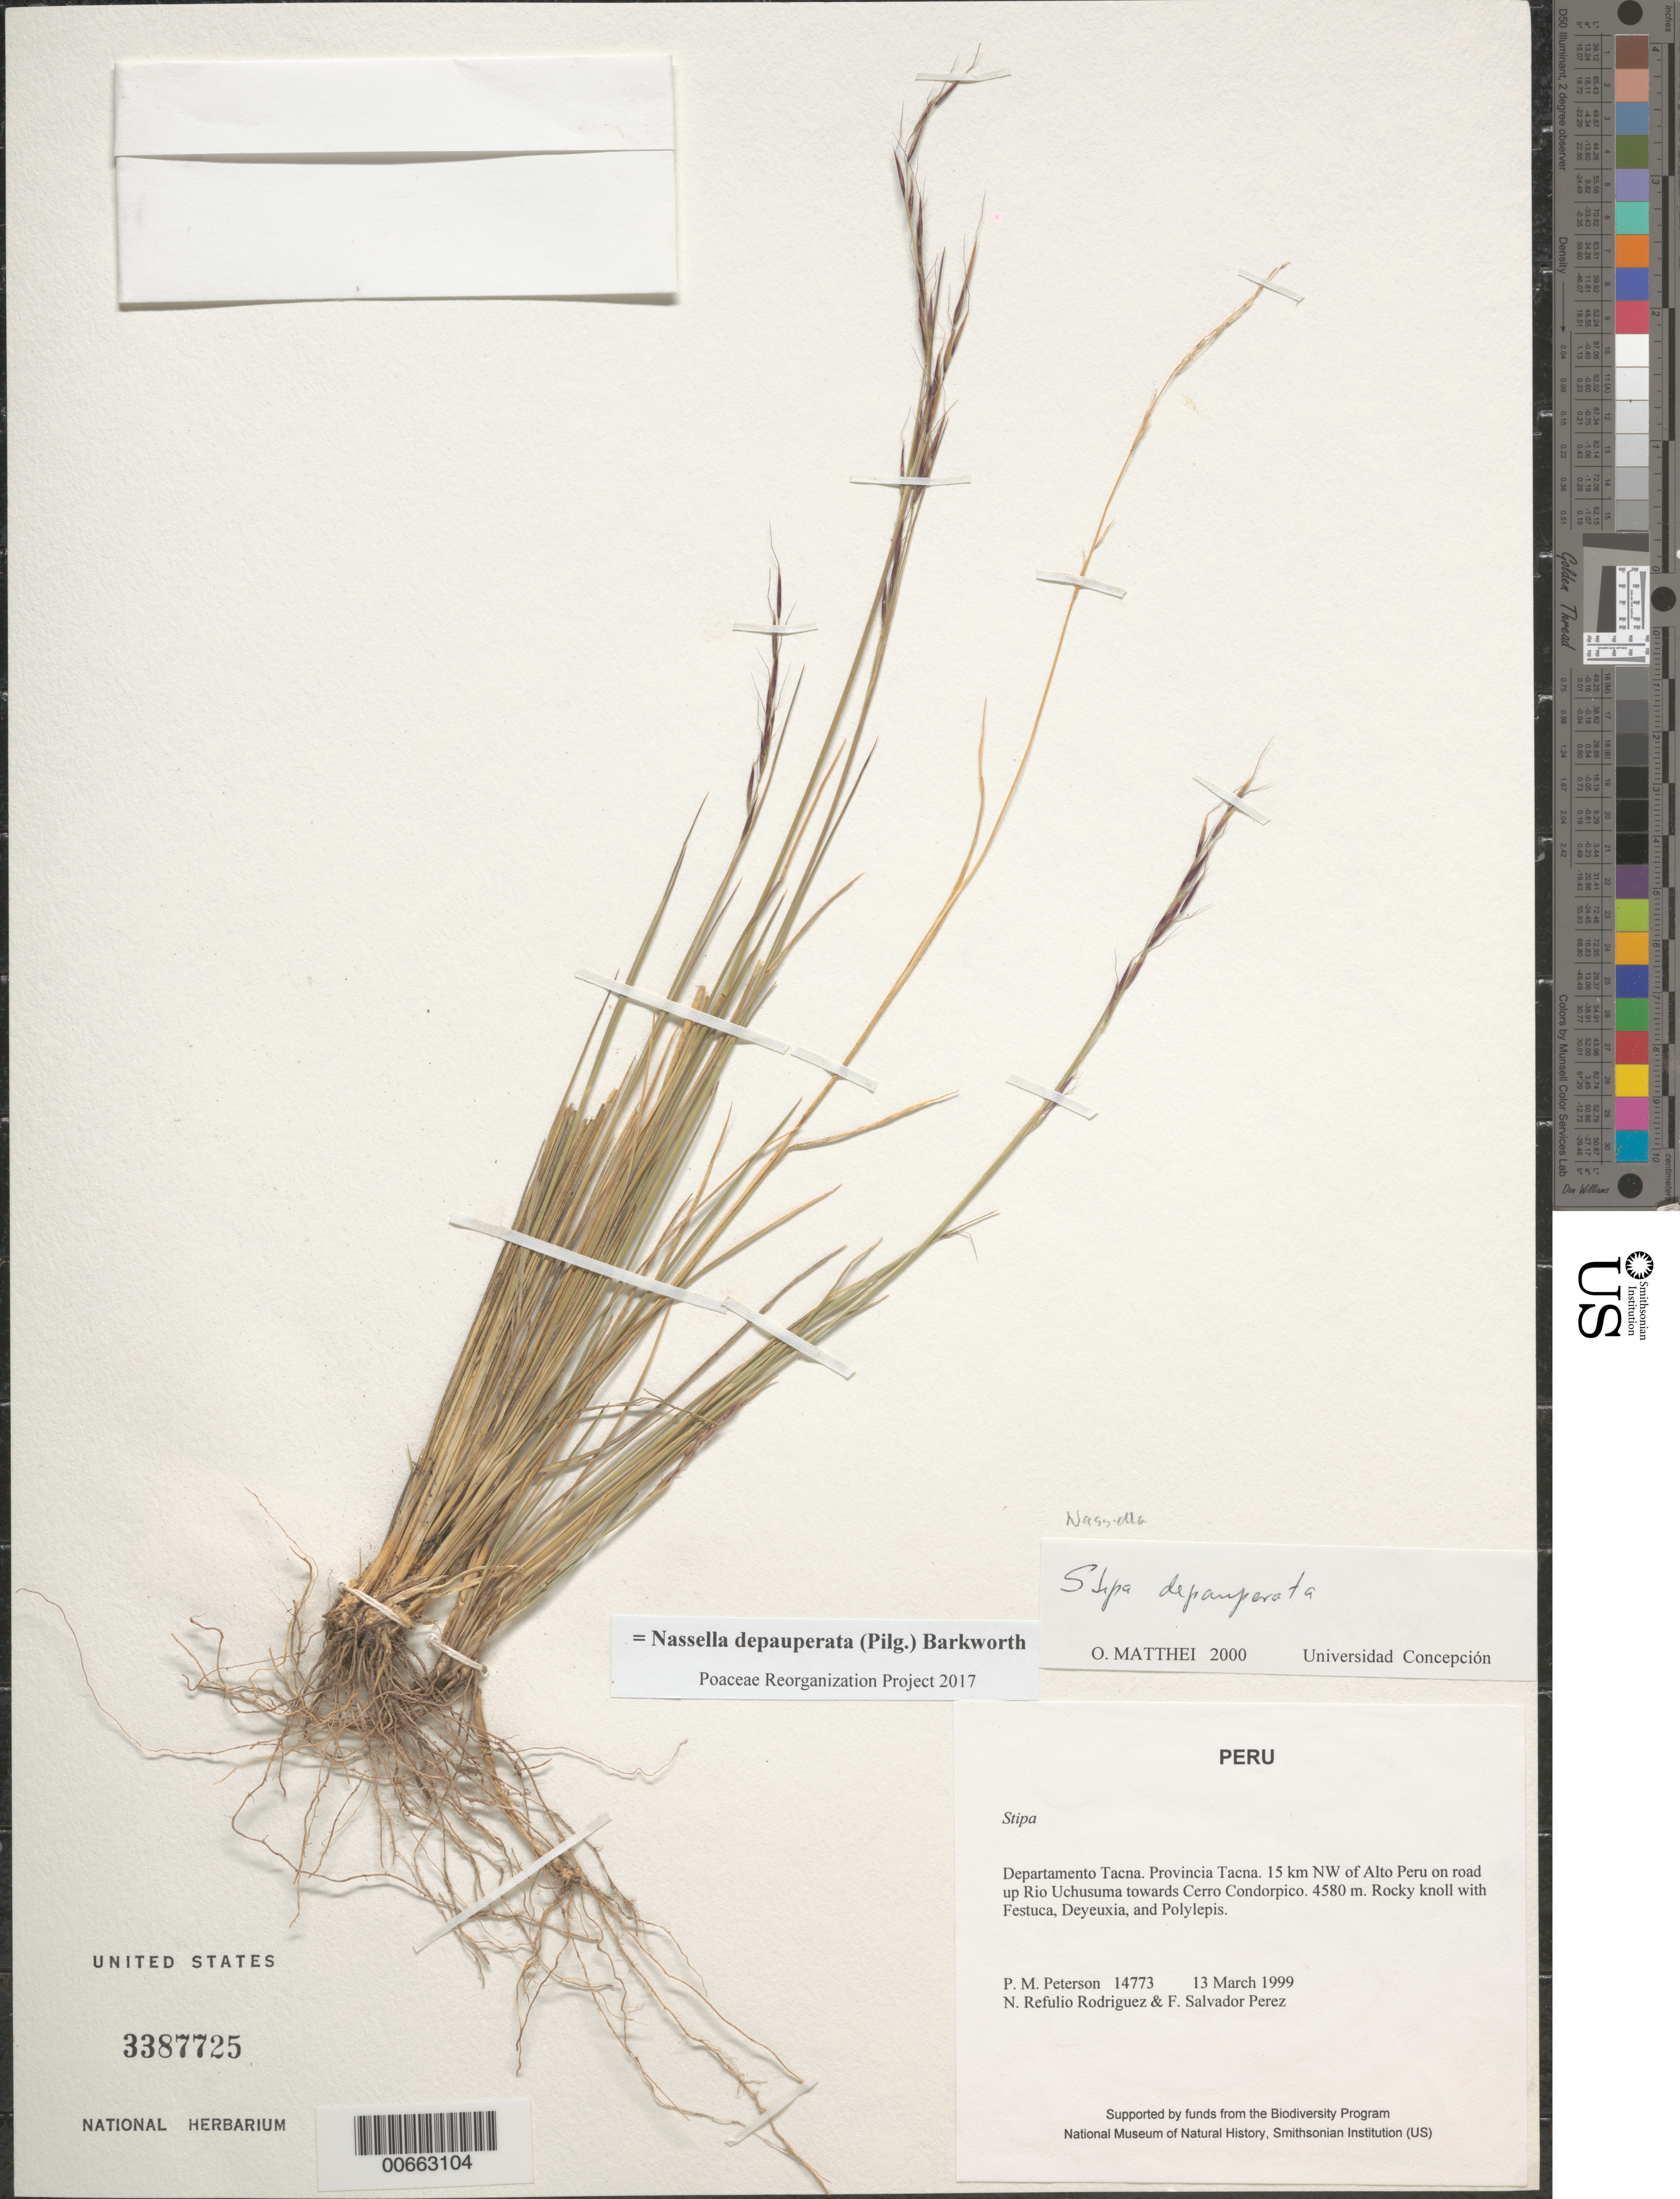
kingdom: Plantae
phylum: Tracheophyta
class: Liliopsida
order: Poales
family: Poaceae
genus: Nassella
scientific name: Nassella depauperata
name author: (Pilg.) Barkworth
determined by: Poaceae Reorganization Project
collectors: P. M. Peterson, N. Refulio-Rodríguez & F. Salvador Perez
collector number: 14773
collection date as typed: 13 Mar 1999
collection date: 1999-03-13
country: Peru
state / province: Tacna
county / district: Tacna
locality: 15 km NW of Alto Peru on road up Rio Uchusuma towards Cerro Condorpico.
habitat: Rocky knoll with Festuca, Deyeuxia and Polylepis.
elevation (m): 4580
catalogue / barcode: US 3387725